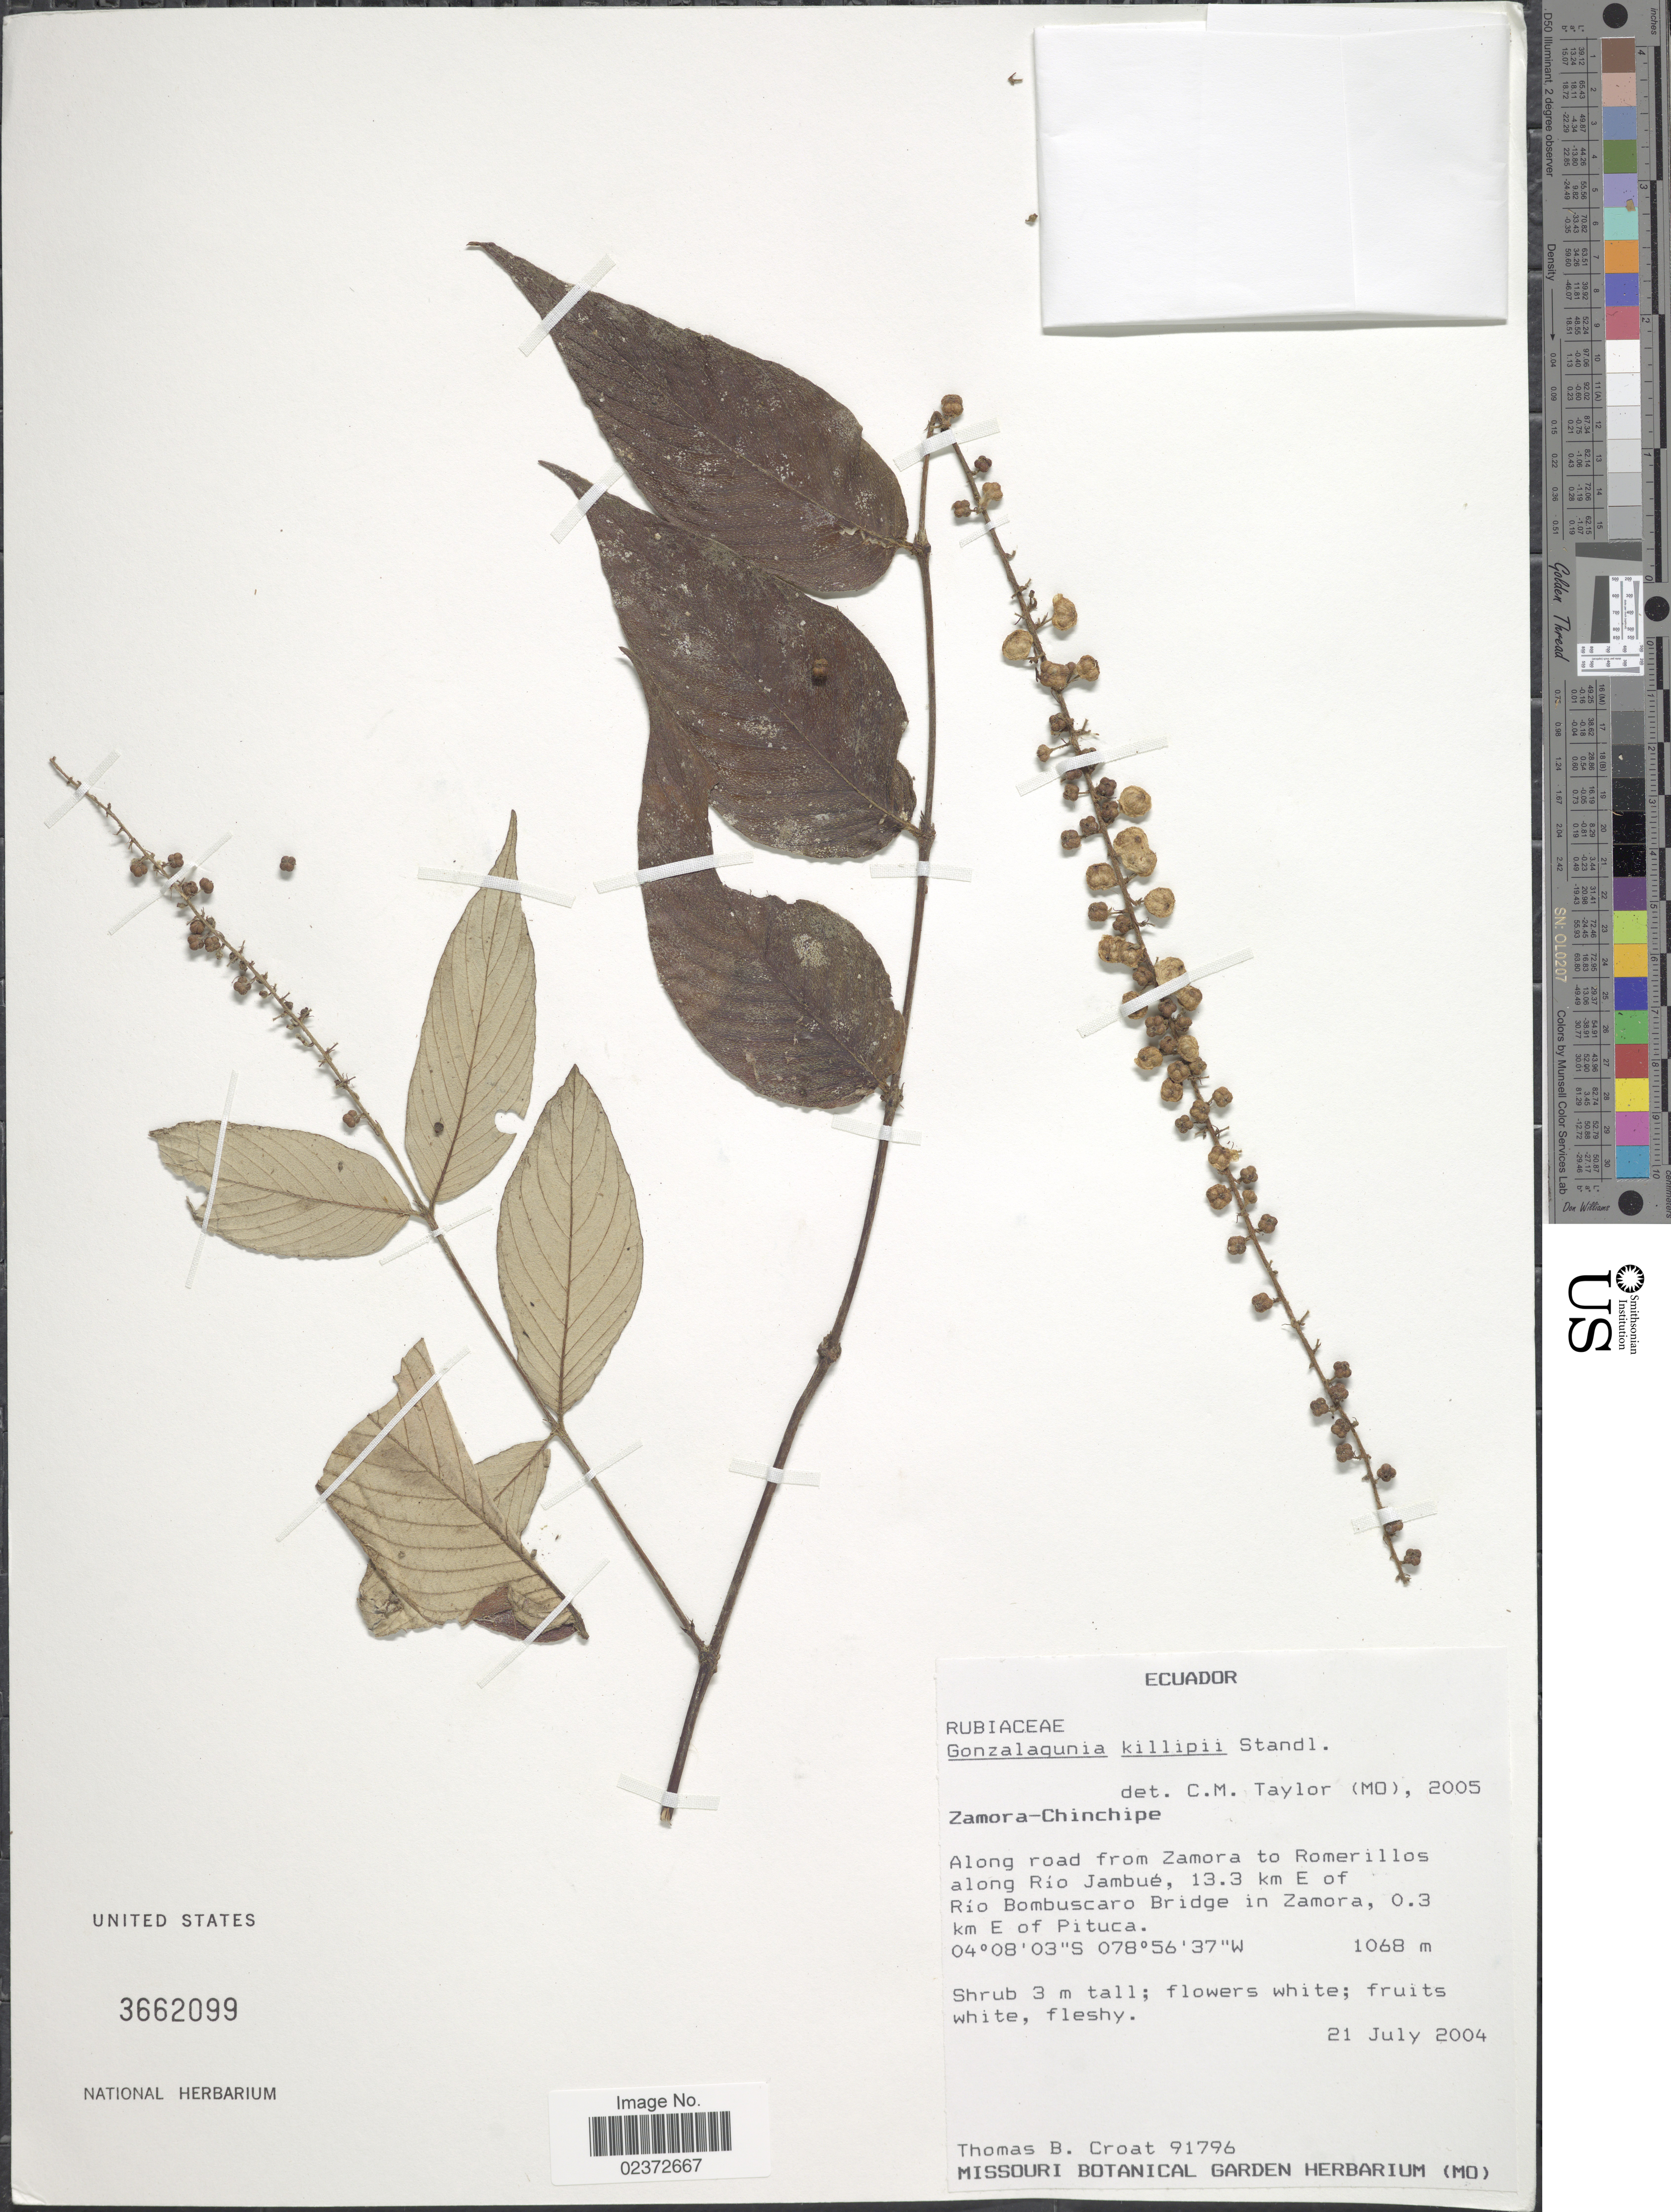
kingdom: Plantae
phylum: Tracheophyta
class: Magnoliopsida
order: Gentianales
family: Rubiaceae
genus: Gonzalagunia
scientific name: Gonzalagunia killipii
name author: Standl.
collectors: T. B. Croat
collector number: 91796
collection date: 2004-07-21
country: Ecuador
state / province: Zamora-Chinchipe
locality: Along road from Zamora to Romerillos along Rio Jambue, 13.3 km E of Rio Bombuscaro Bridge in Zamora, 0.3 km E of Pituca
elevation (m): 1068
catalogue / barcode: US 3662099